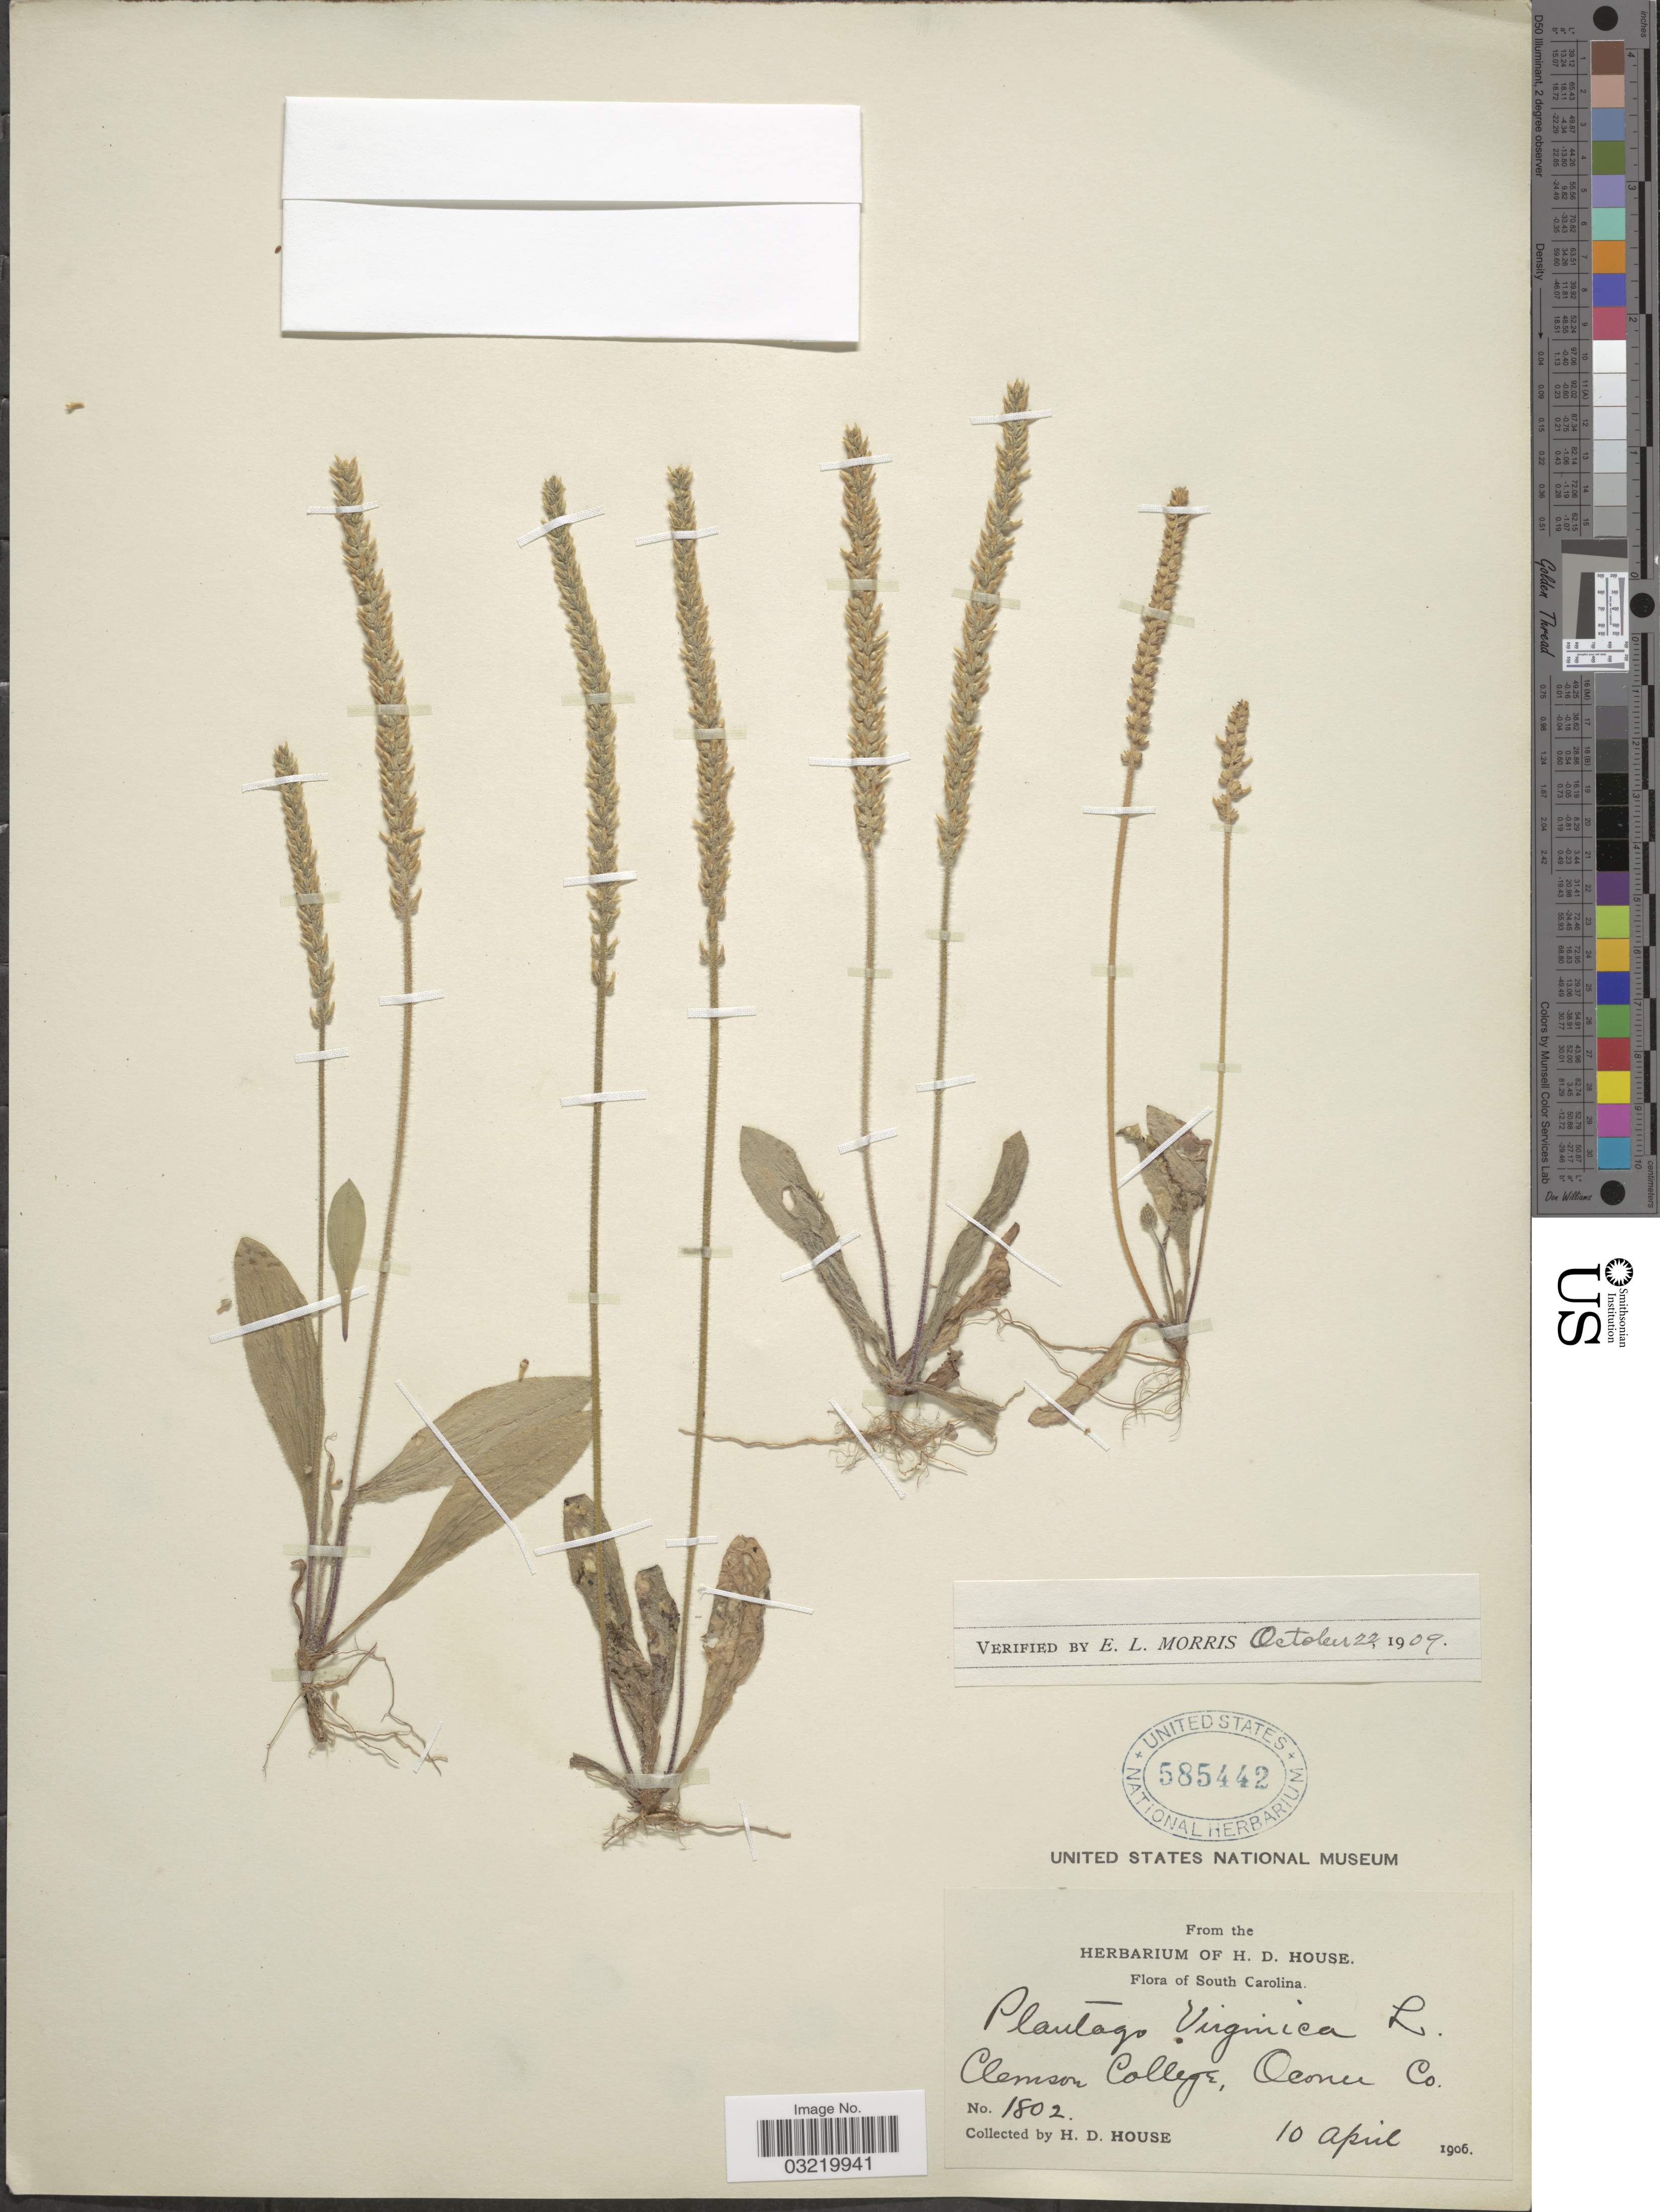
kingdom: Plantae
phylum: Tracheophyta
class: Magnoliopsida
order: Lamiales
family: Plantaginaceae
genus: Plantago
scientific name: Plantago virginica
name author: L.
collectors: H. D. House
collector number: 1802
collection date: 1906-04-10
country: United States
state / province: South Carolina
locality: Clemson College, Oconee Co.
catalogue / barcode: US 585442